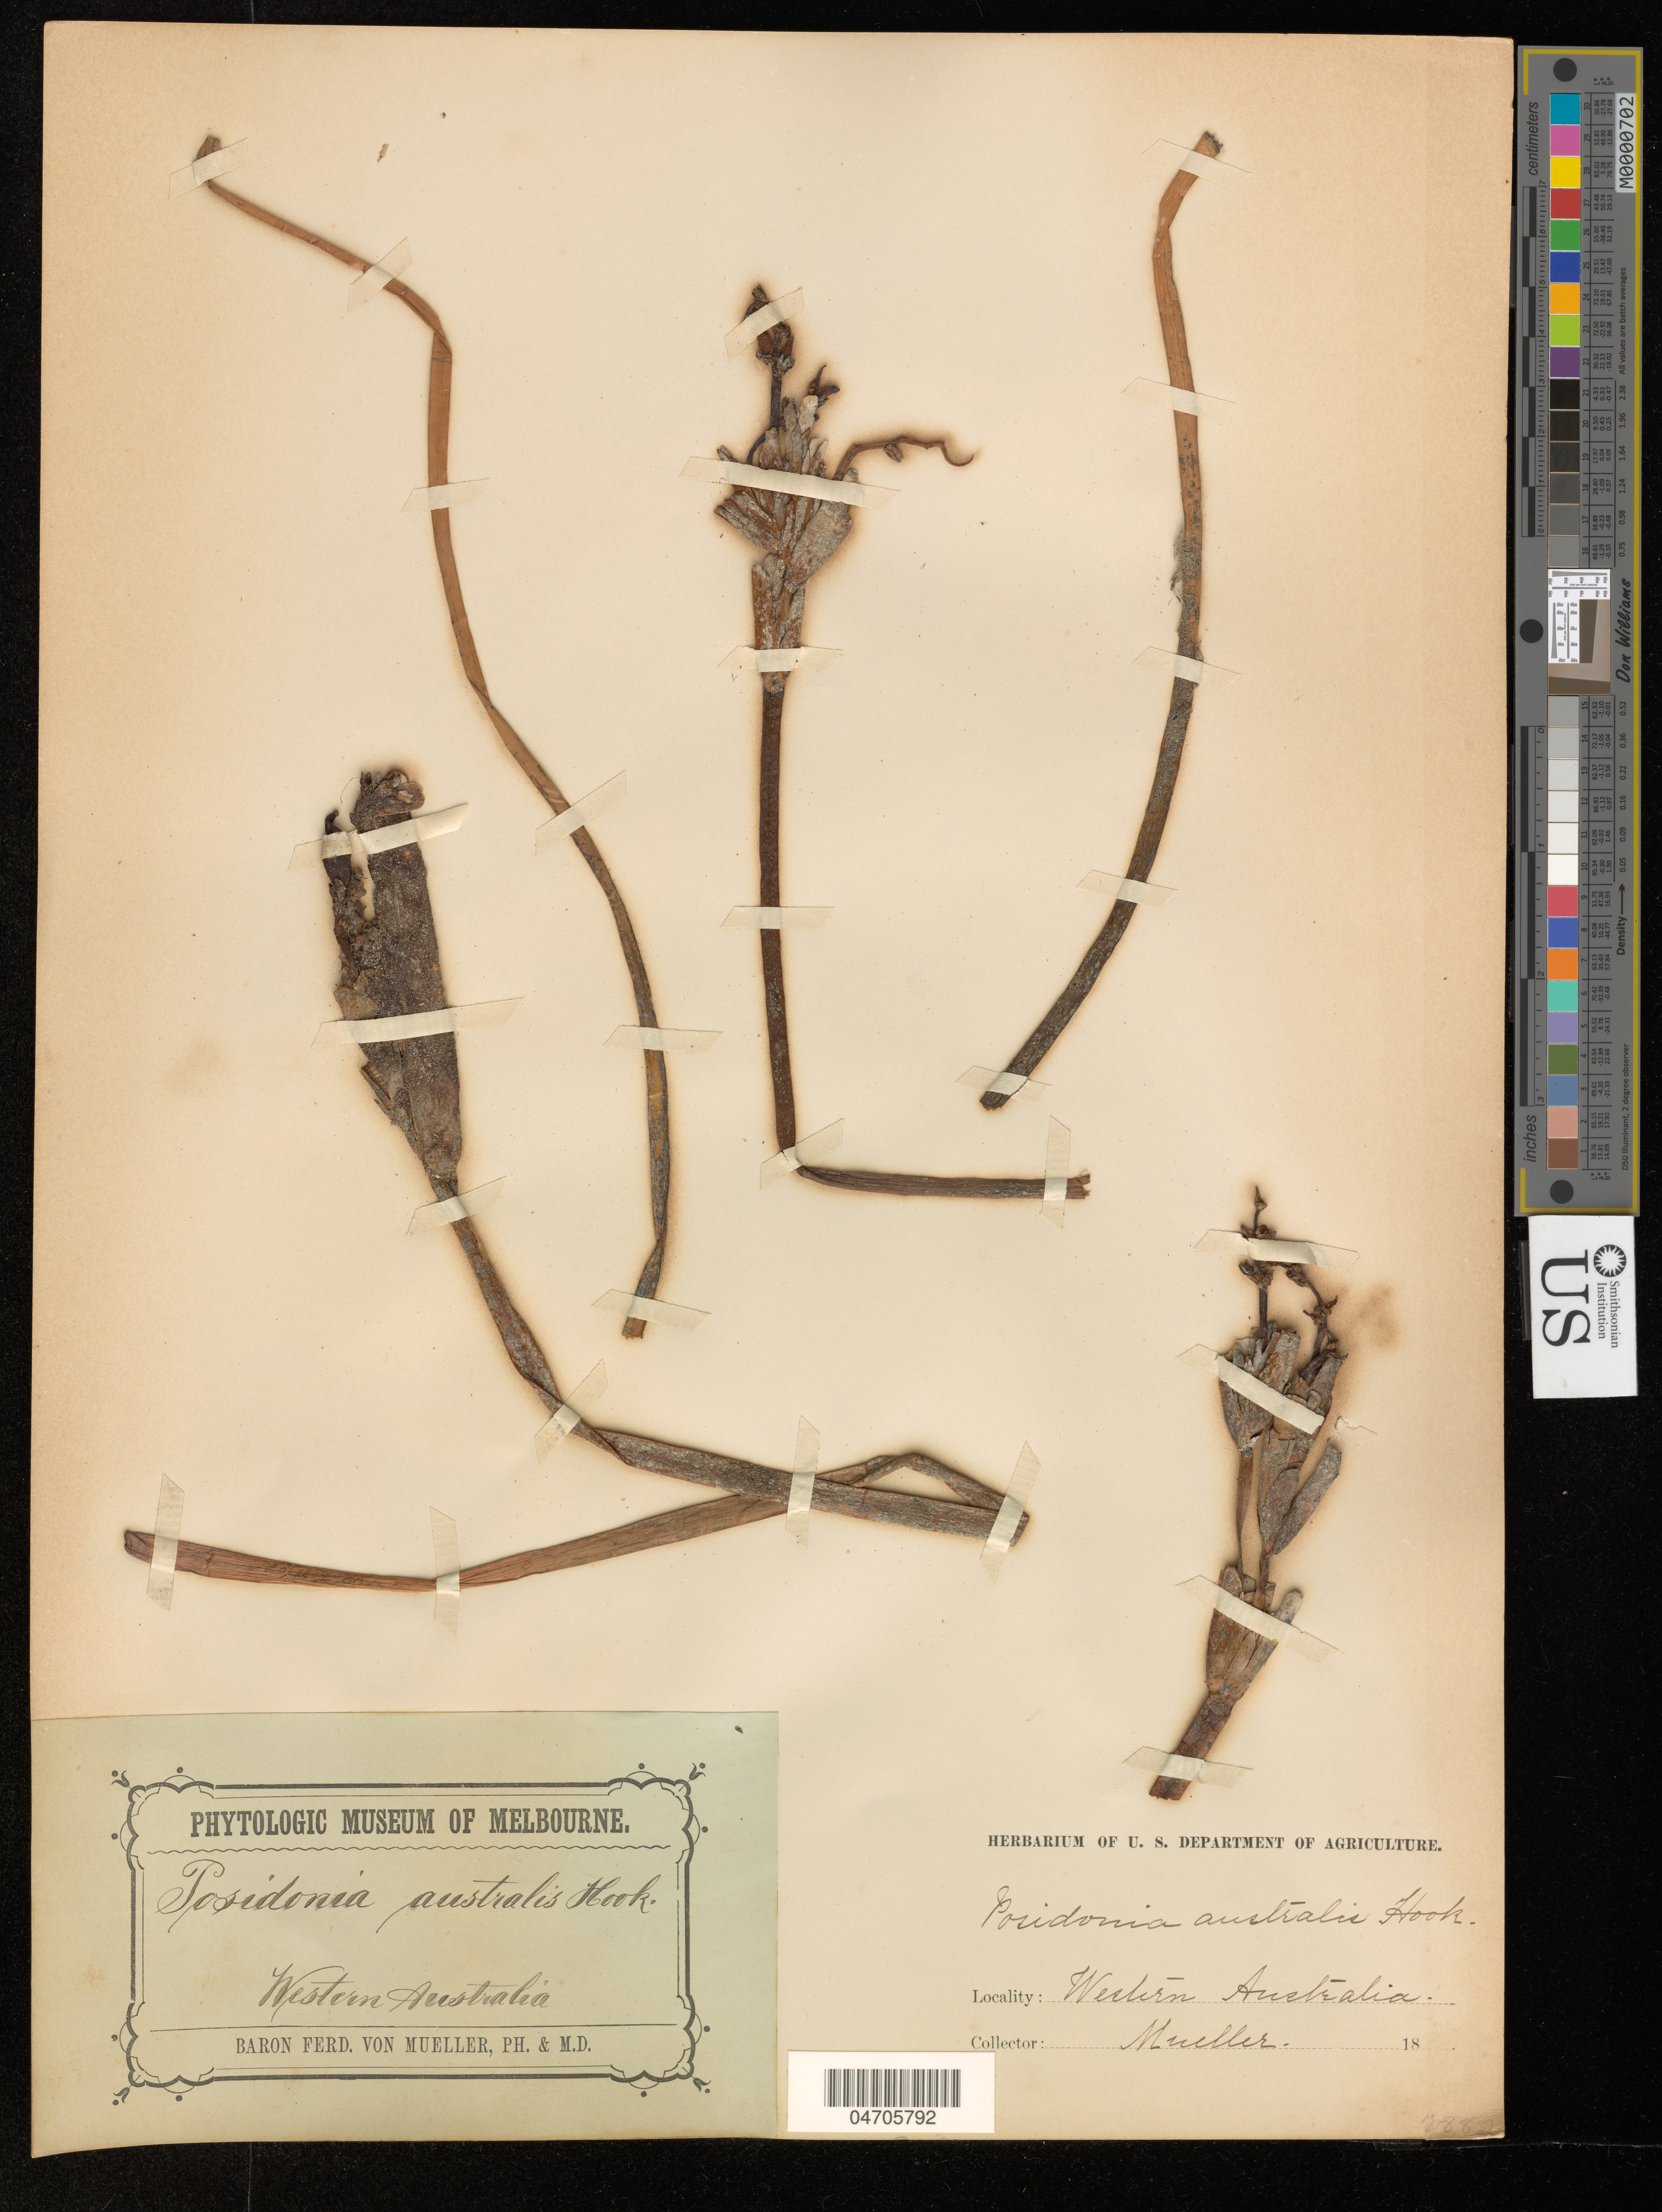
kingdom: Plantae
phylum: Tracheophyta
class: Liliopsida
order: Alismatales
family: Posidoniaceae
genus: Posidonia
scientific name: Posidonia australis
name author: Hook. f.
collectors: F. Mueller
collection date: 2018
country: Australia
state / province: Western Australia